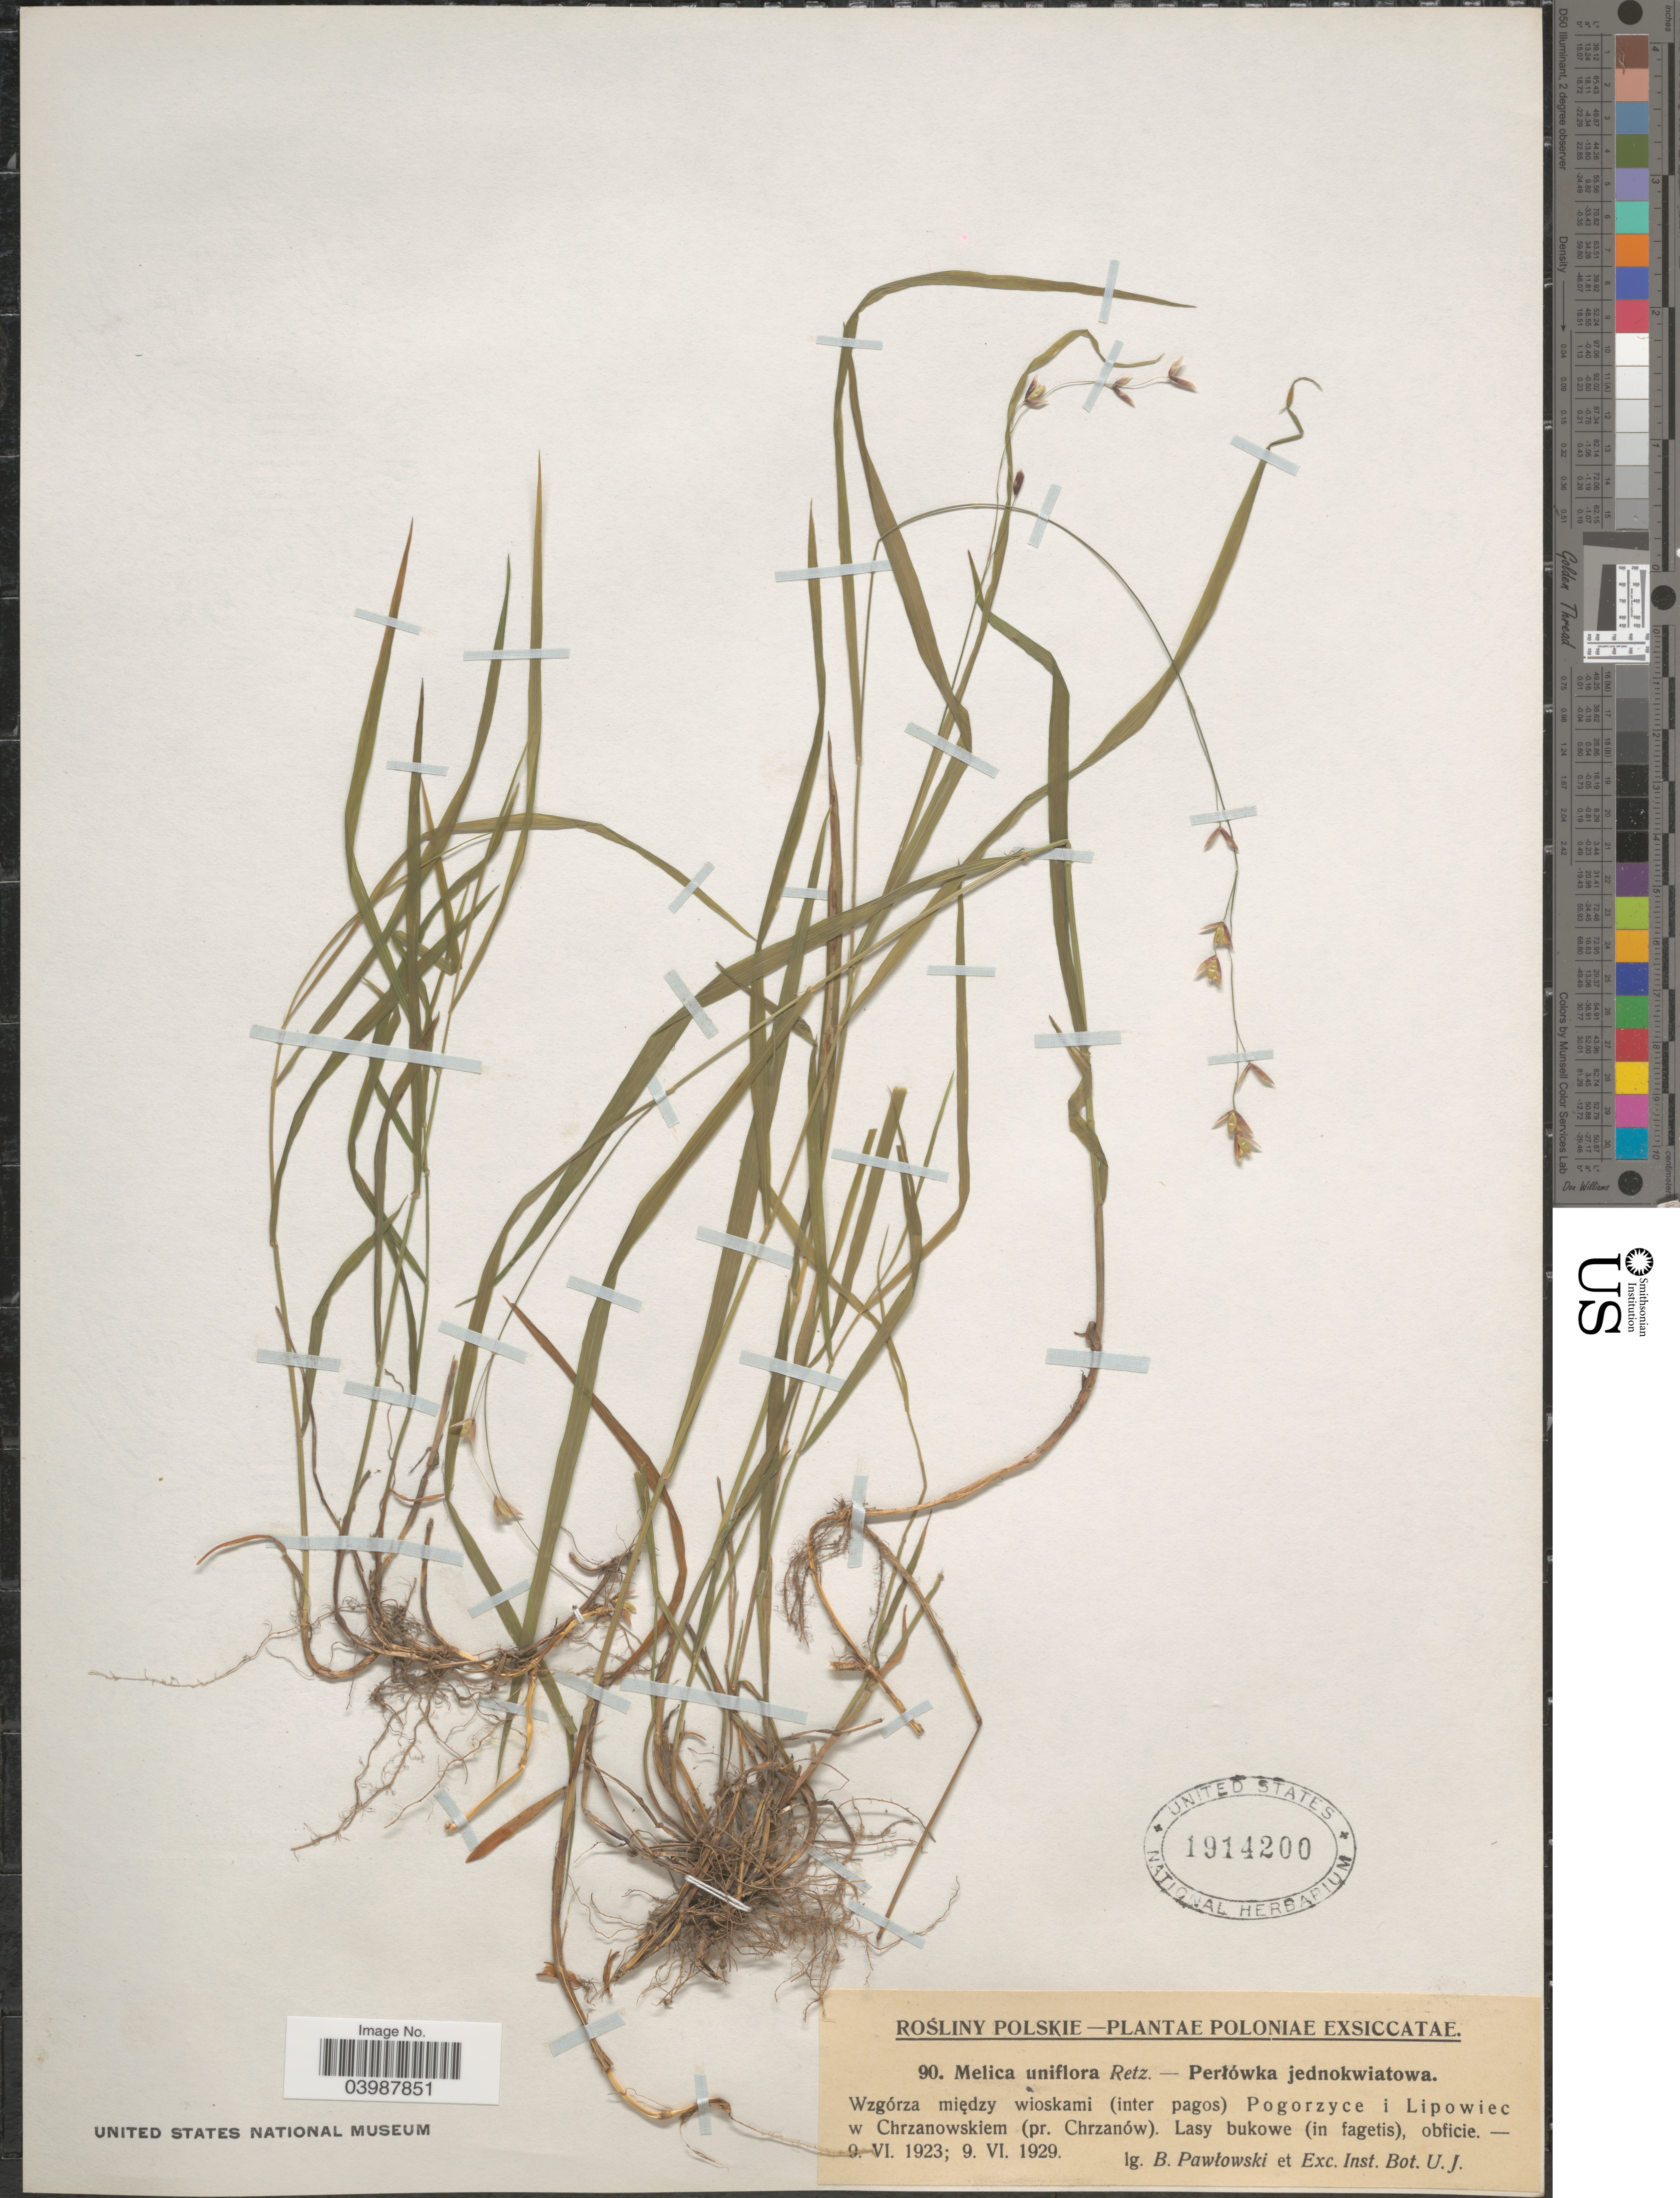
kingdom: Plantae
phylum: Tracheophyta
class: Liliopsida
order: Poales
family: Poaceae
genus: Melica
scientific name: Melica uniflora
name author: Retz.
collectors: B. Pawlowski & ex Inst. Bot. UJ.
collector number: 90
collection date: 1923-06-09/1929-06-09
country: Poland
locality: Poloniae. Wzgórza między wioskami (inter pagos) Pogorzyce i Lipowiec w Chrzanowskiem (pr. Chrzanów).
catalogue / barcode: US 1914200